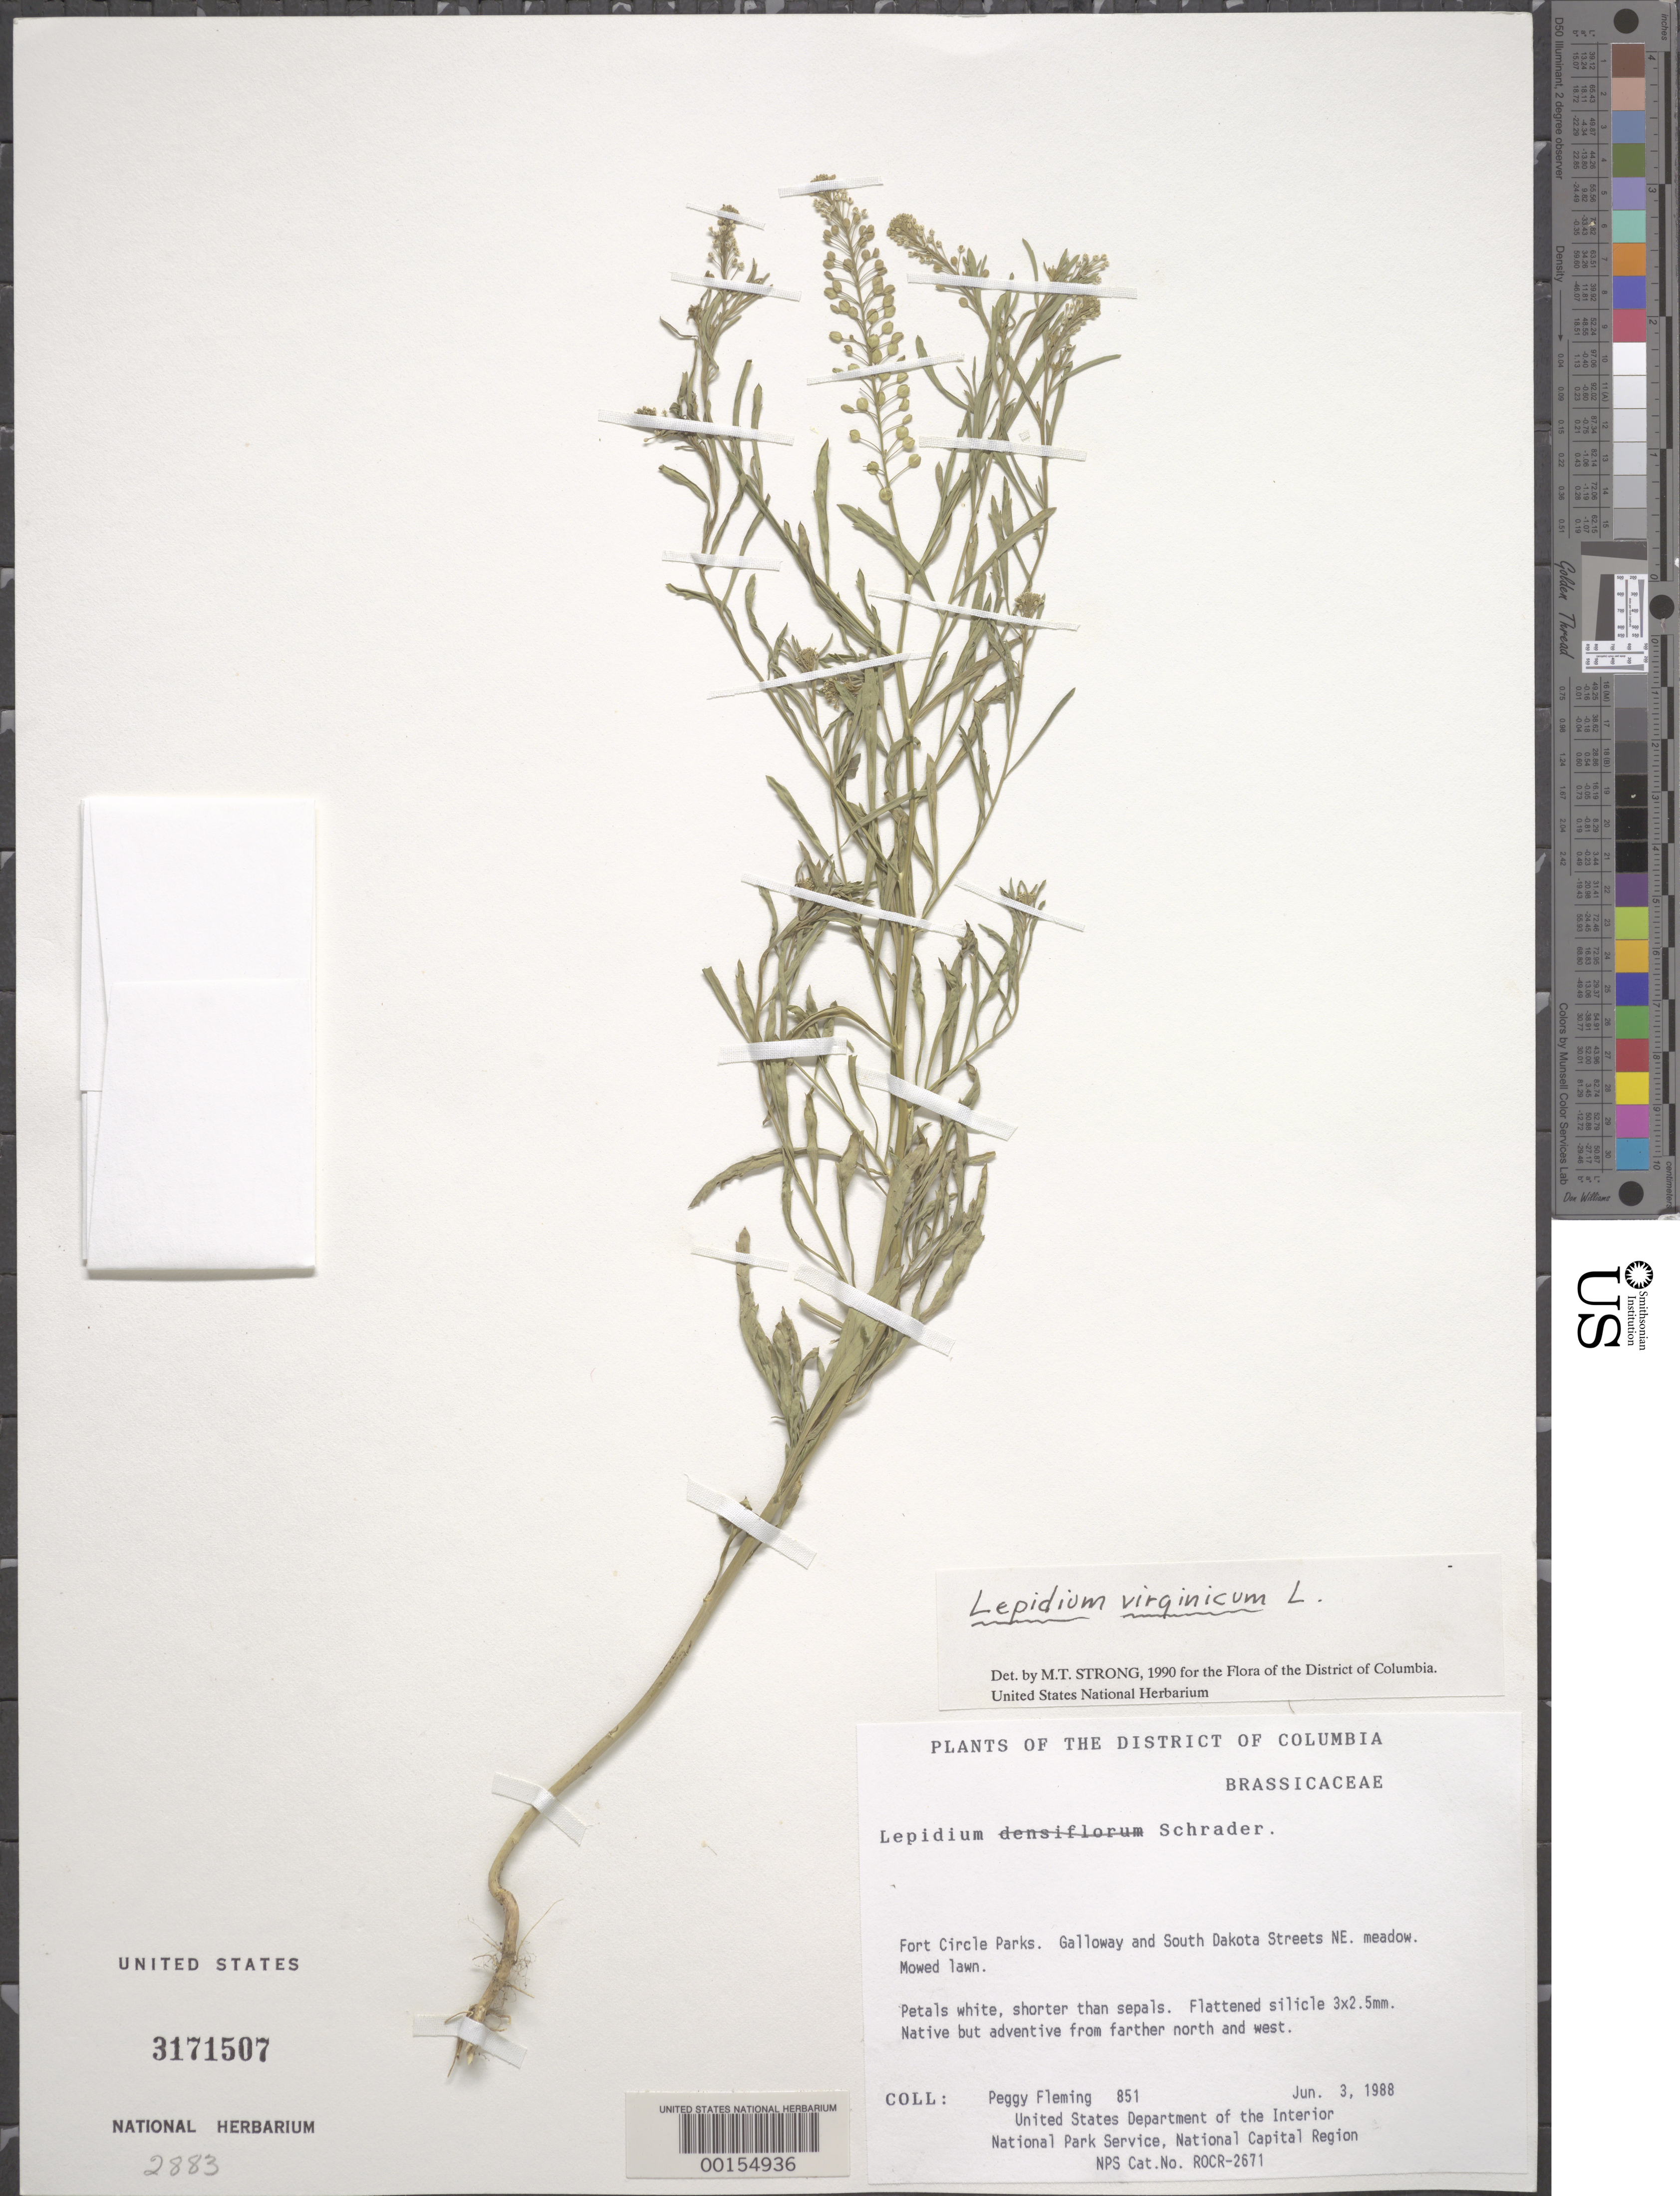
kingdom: Plantae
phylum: Tracheophyta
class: Magnoliopsida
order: Brassicales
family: Brassicaceae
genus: Lepidium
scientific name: Lepidium virginicum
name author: L.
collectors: P. Fleming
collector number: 851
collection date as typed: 03 Jun 1988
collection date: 1988-06-03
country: United States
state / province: District of Columbia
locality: Fort Circle Parks, Galloway and South Dakota St, NE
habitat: Meadow, mowed lawn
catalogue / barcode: US 3171507